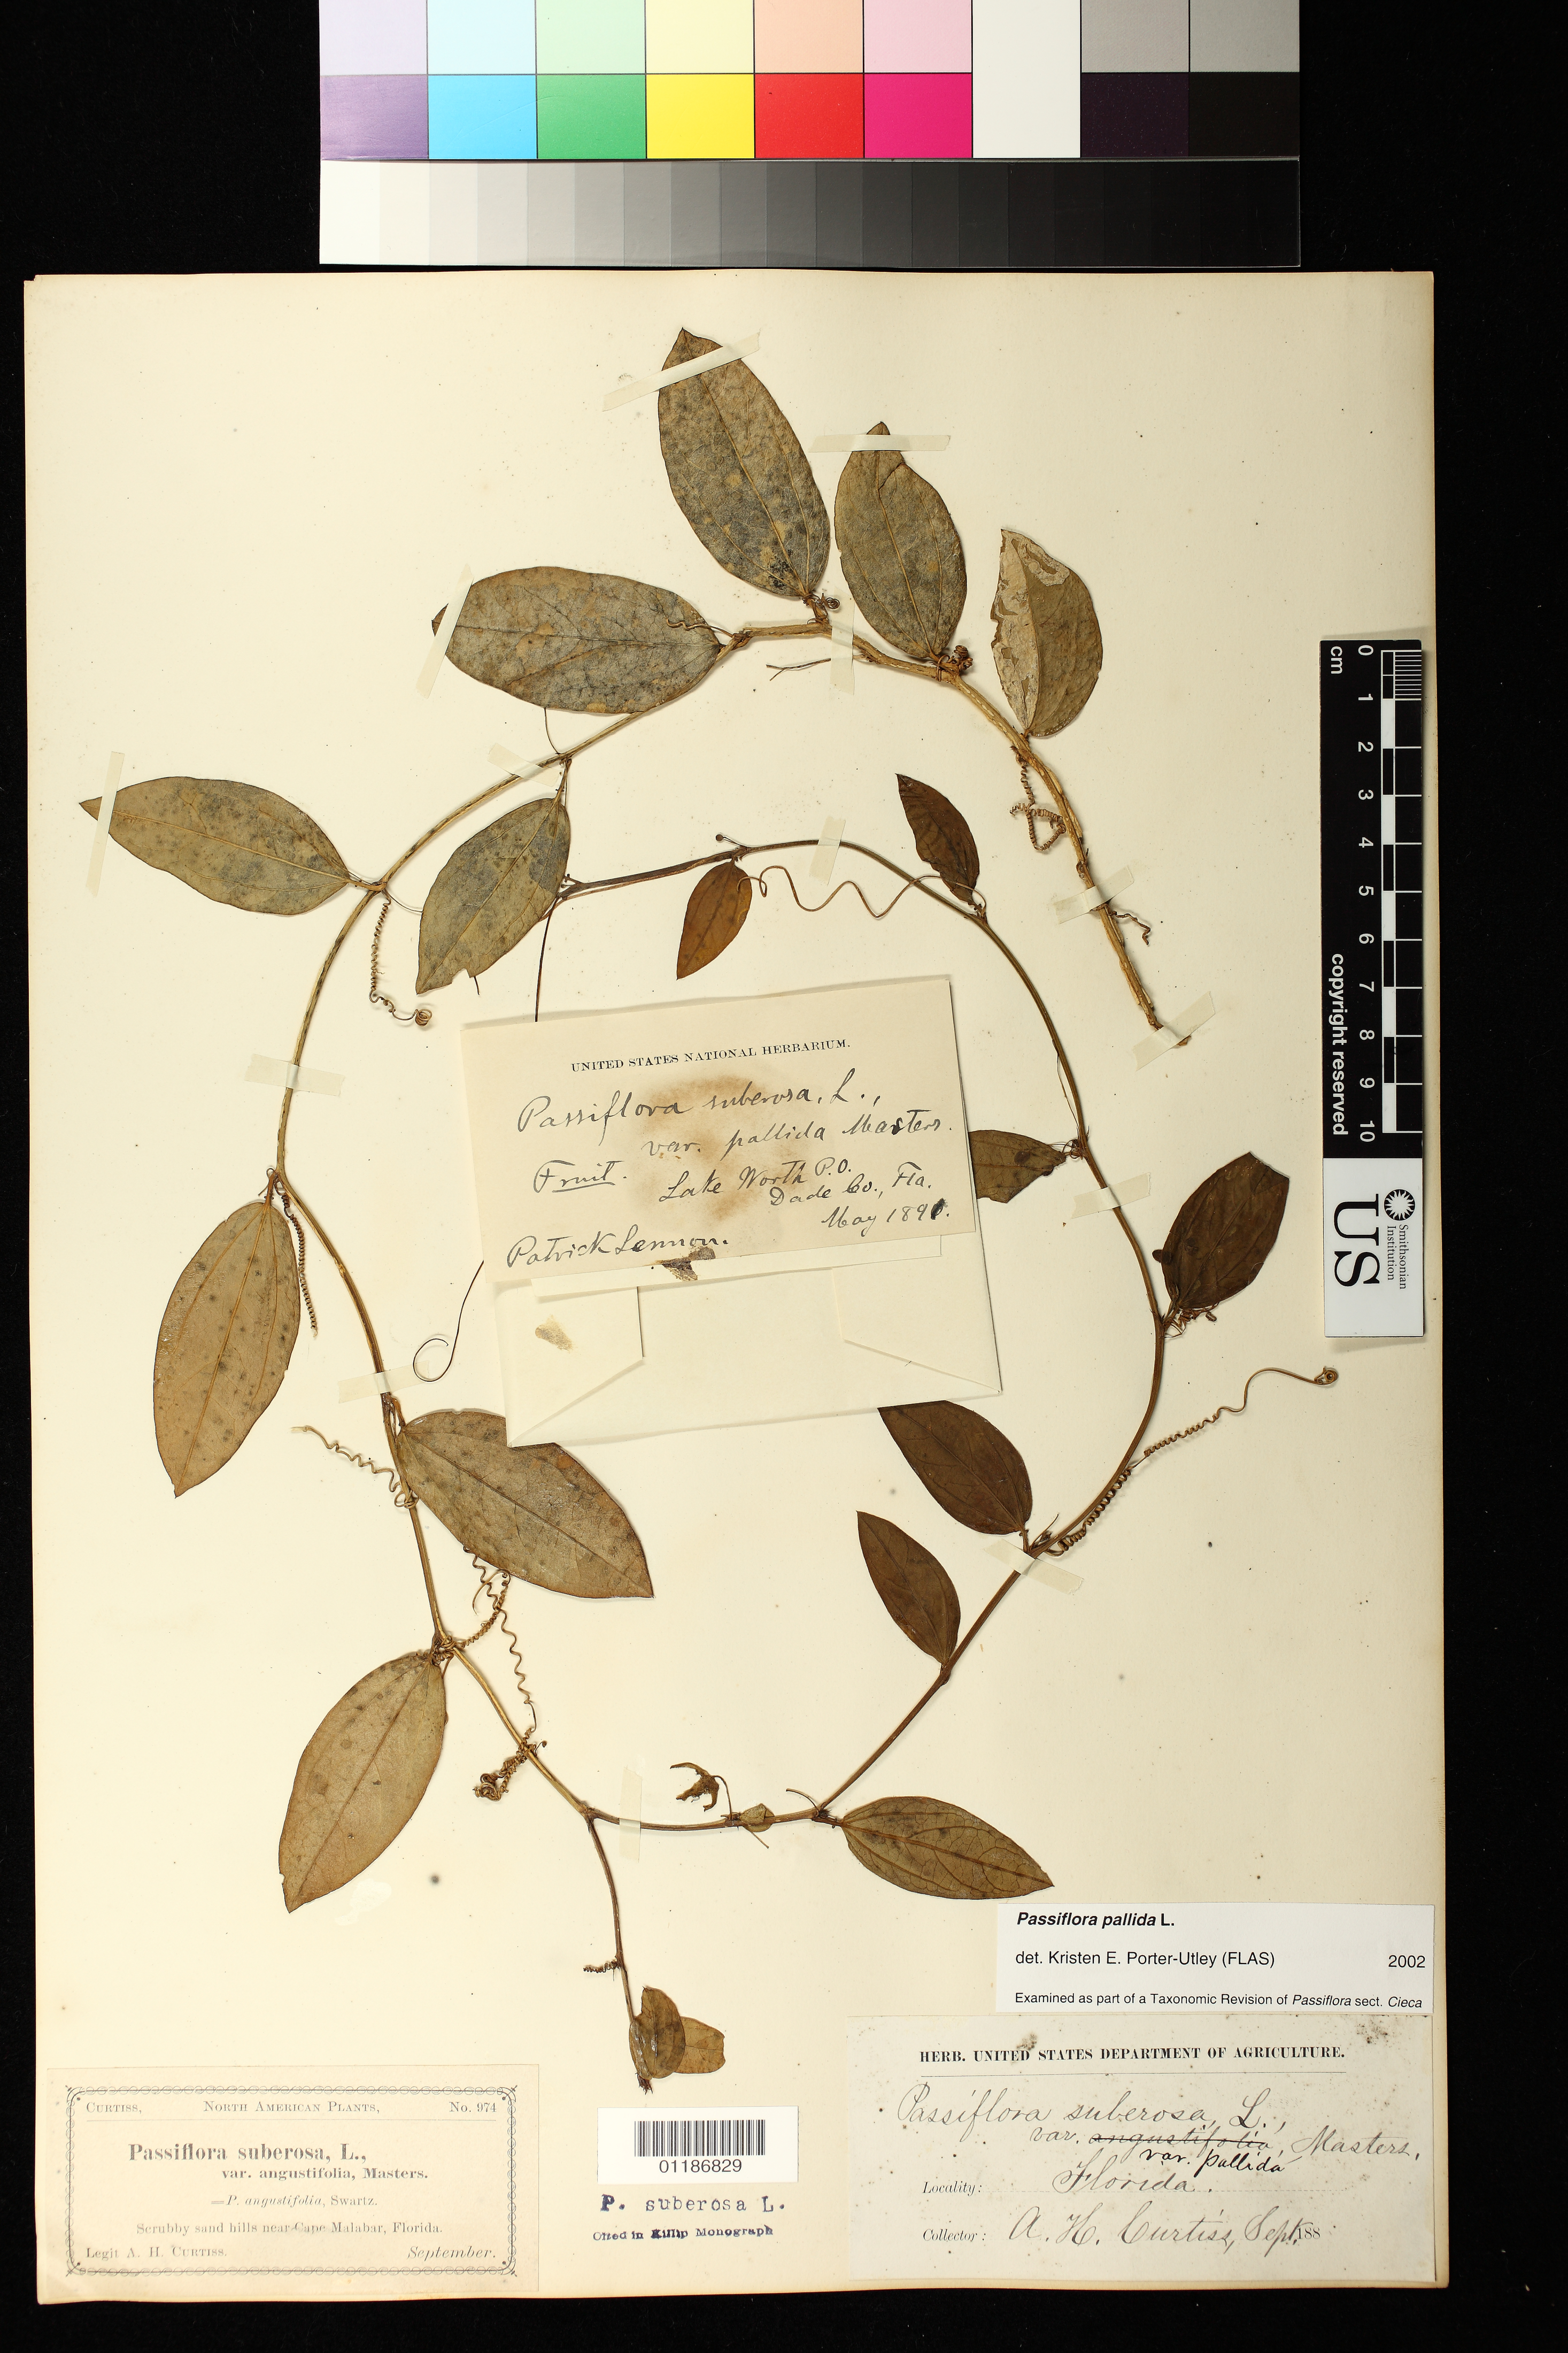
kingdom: Plantae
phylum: Tracheophyta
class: Magnoliopsida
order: Malpighiales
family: Passifloraceae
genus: Passiflora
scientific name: Passiflora pallida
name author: L.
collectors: A. H. Curtiss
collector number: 974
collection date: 1891-05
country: United States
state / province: Florida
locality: Lake North P.O. Dade County. or. Sand hills near Cape Malabar [Brevard County].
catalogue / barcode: US 101465